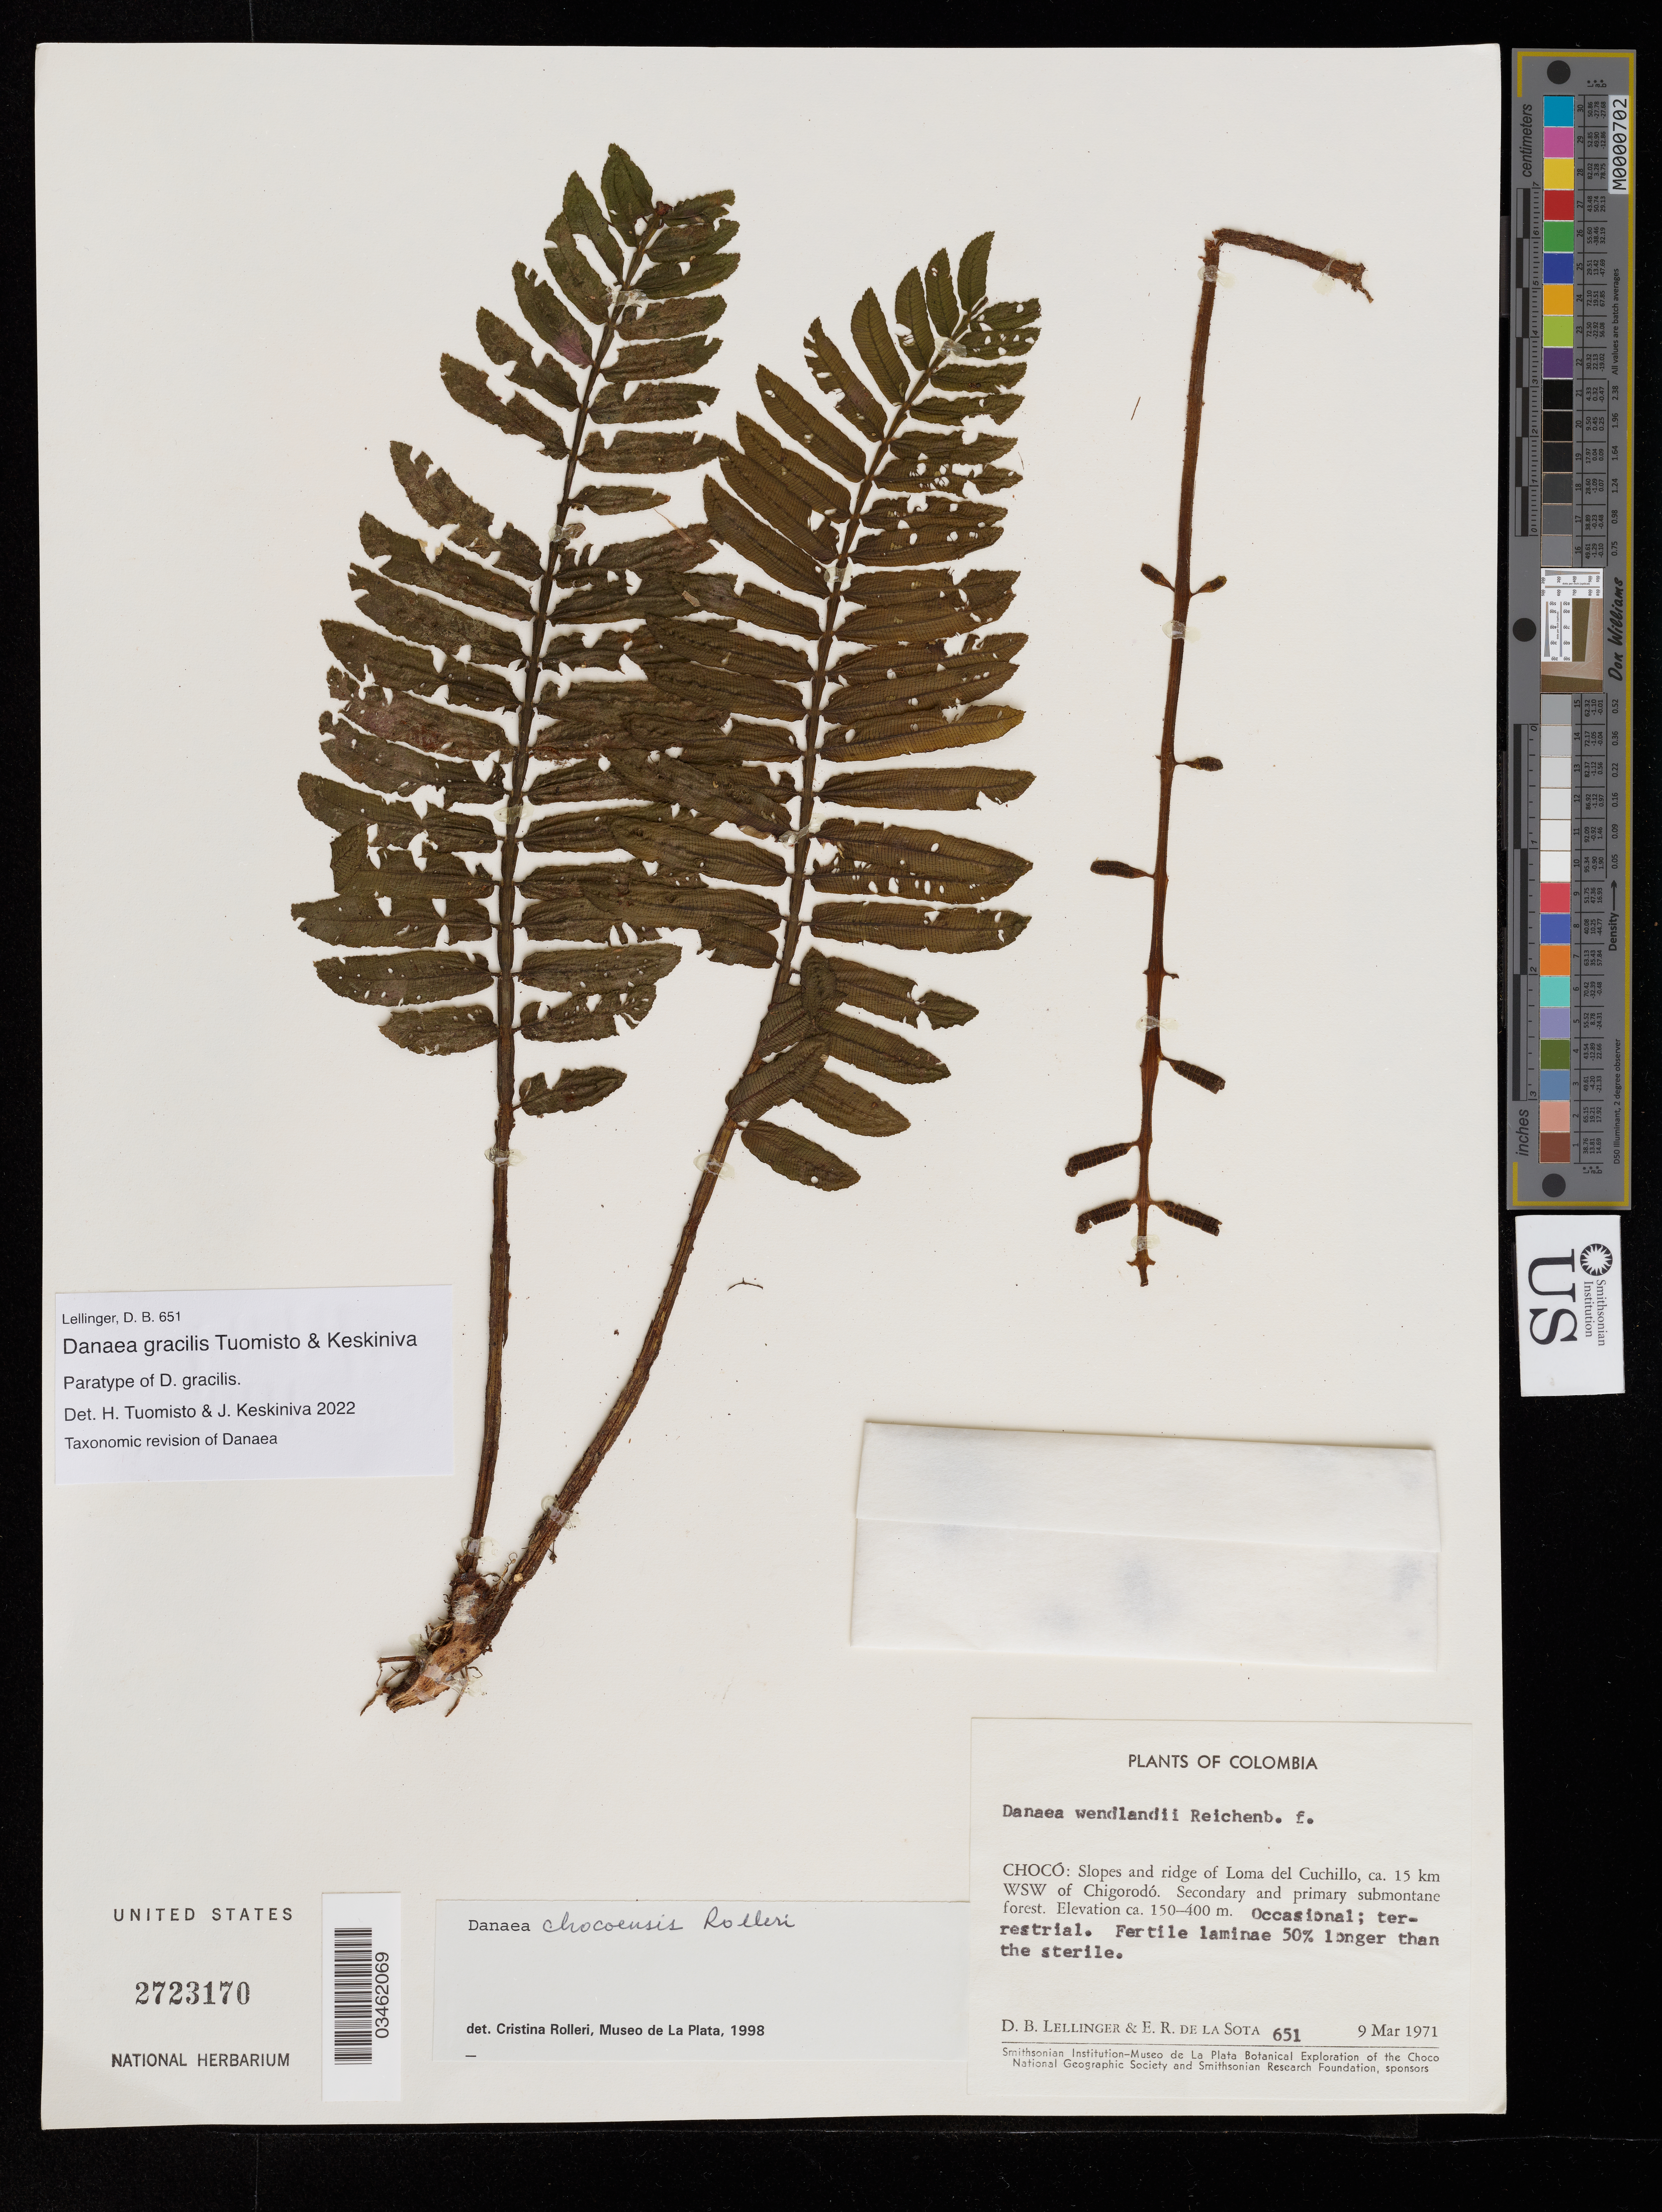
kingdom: Plantae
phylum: Tracheophyta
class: Polypodiopsida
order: Marattiales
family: Marattiaceae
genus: Danaea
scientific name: Danaea gracilis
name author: Tuomisto & Keskiniva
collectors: D. B. Lellinger & E. R. de la Sota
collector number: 651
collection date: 1971-03-09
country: Colombia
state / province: Chocó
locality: Slopes and ridge of Loma del Cuchillo, ca. 15 km WSW of Chigorodó.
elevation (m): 150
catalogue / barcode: US 2723170